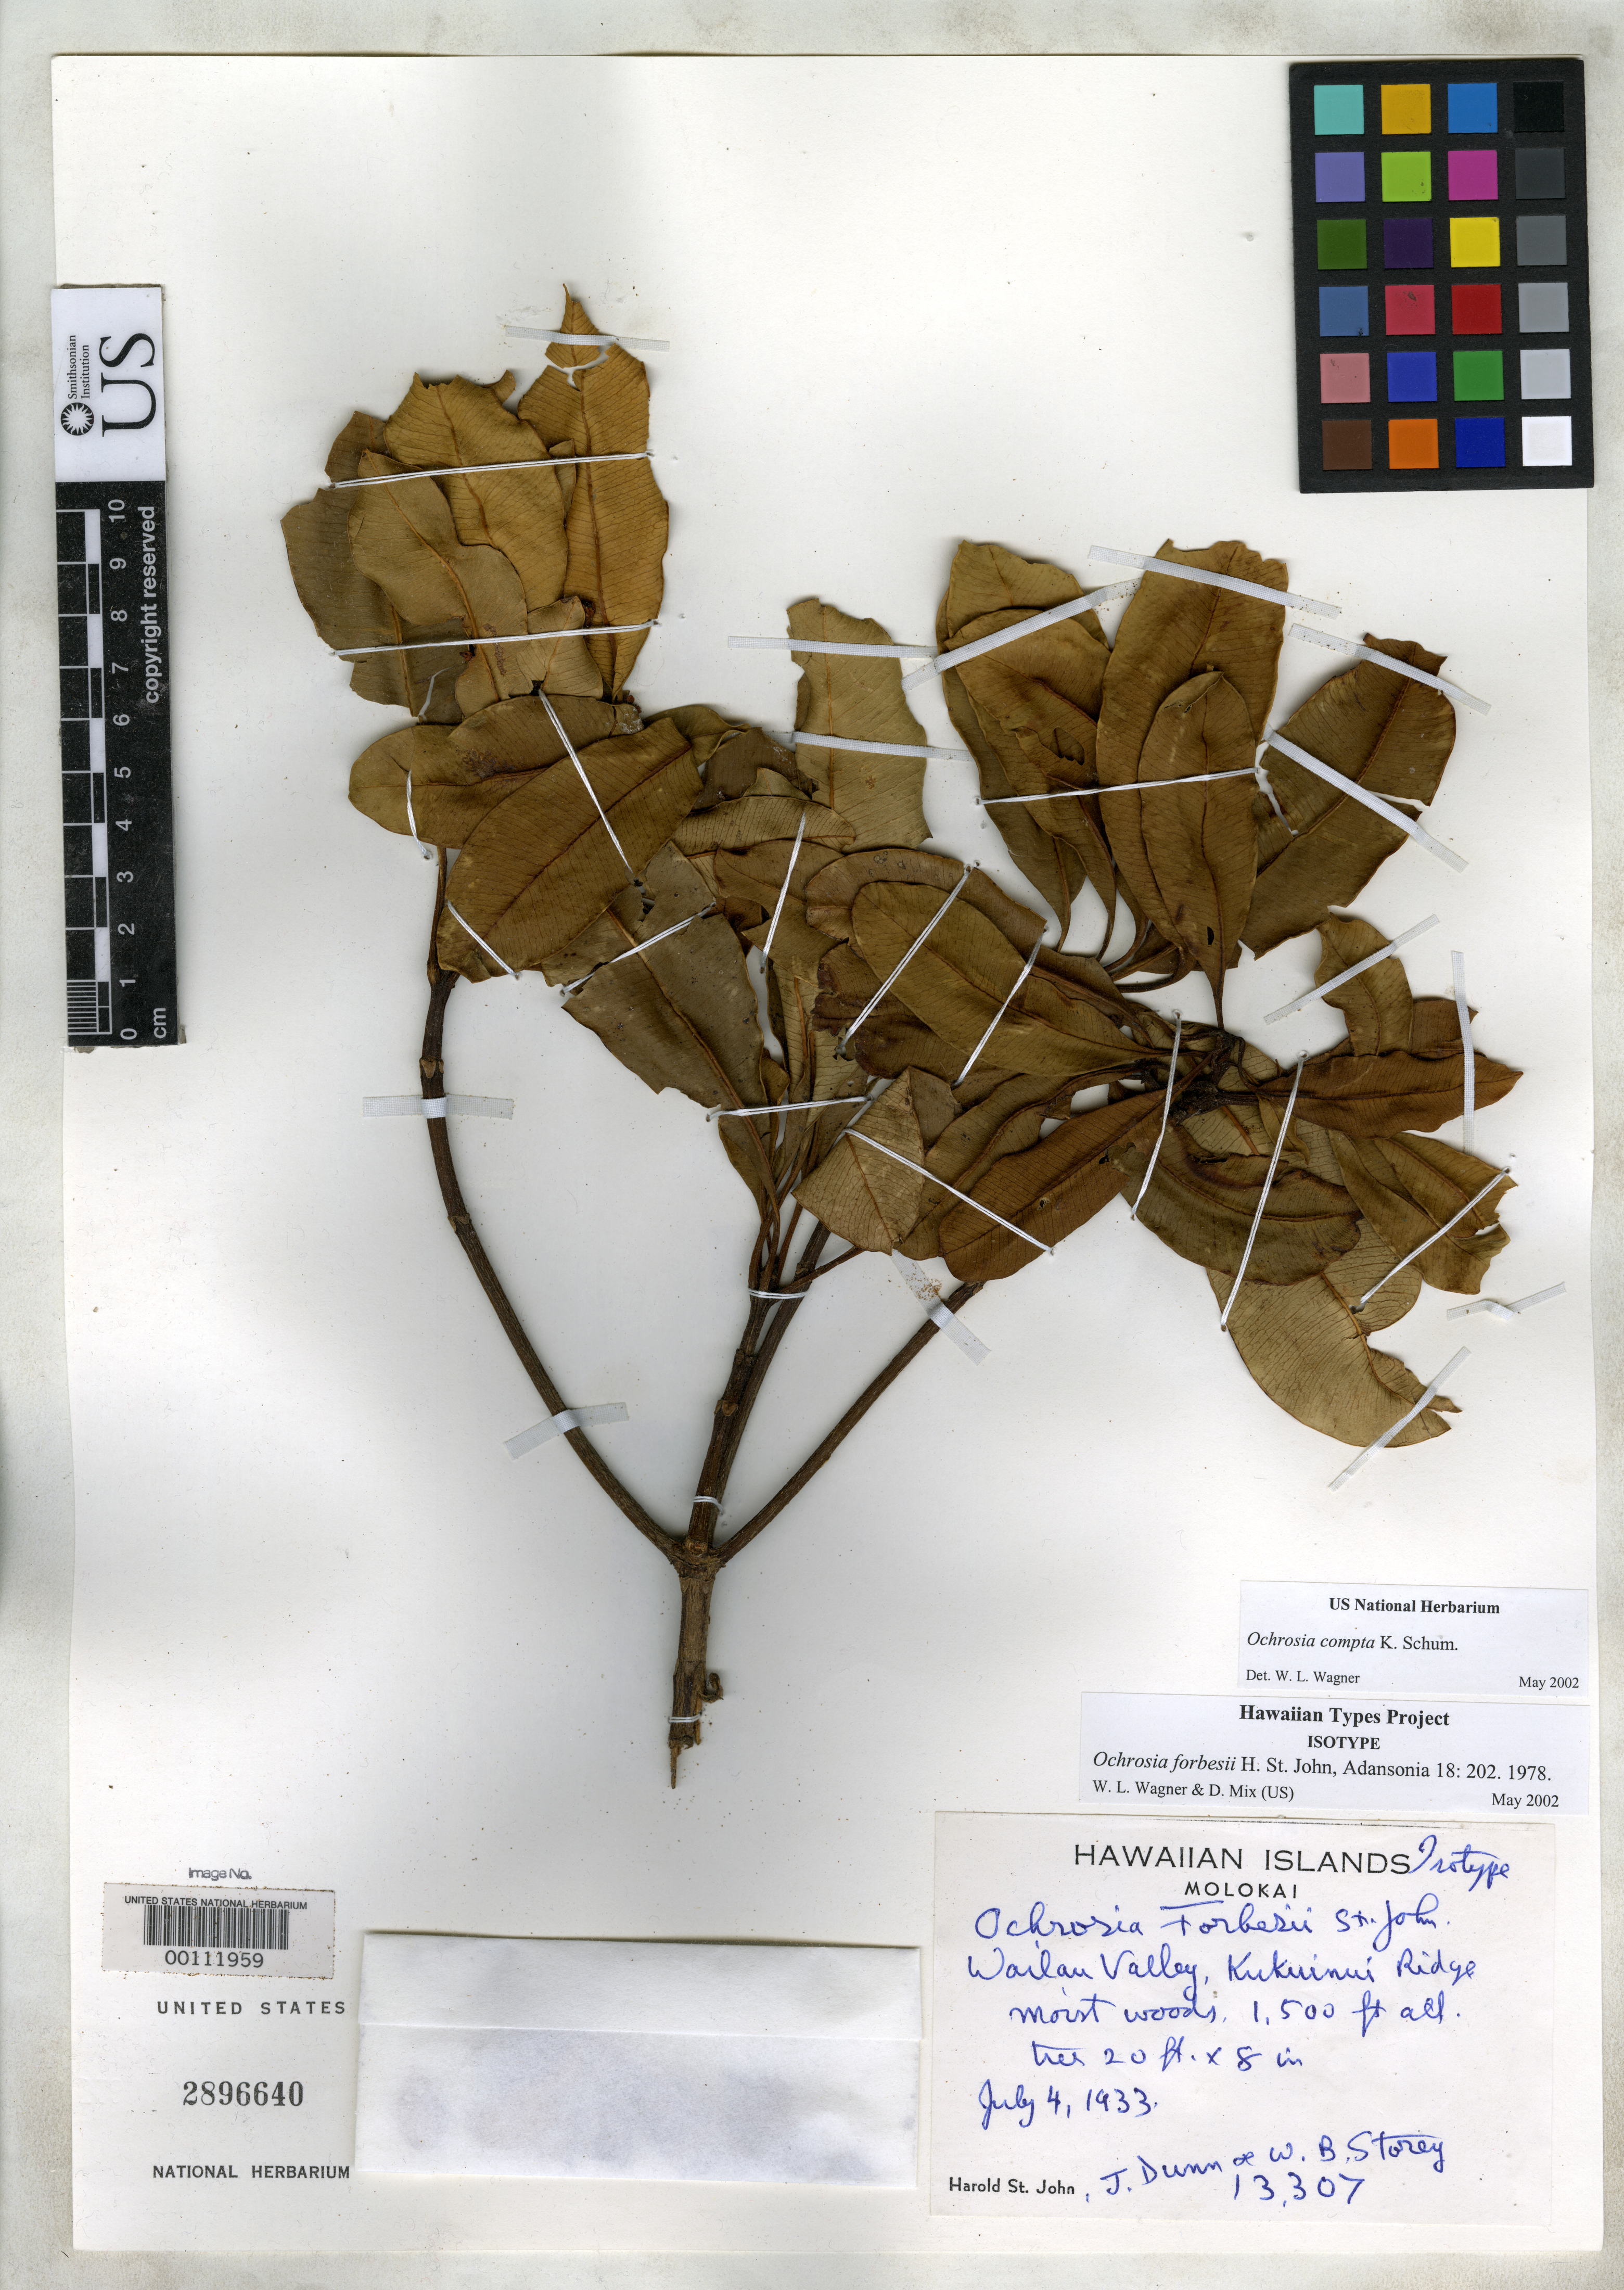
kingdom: Plantae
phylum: Tracheophyta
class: Magnoliopsida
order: Gentianales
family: Apocynaceae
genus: Ochrosia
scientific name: Ochrosia forbesii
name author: H. St. John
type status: Isotype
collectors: H. St. John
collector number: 13307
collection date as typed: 04 Jul 1933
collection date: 1933-07-04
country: United States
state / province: Hawaii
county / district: Maui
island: Moloka'i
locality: Wailan Valley, Kukuinui Ridge; alt. 1500 ft.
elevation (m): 457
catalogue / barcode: US 2896640